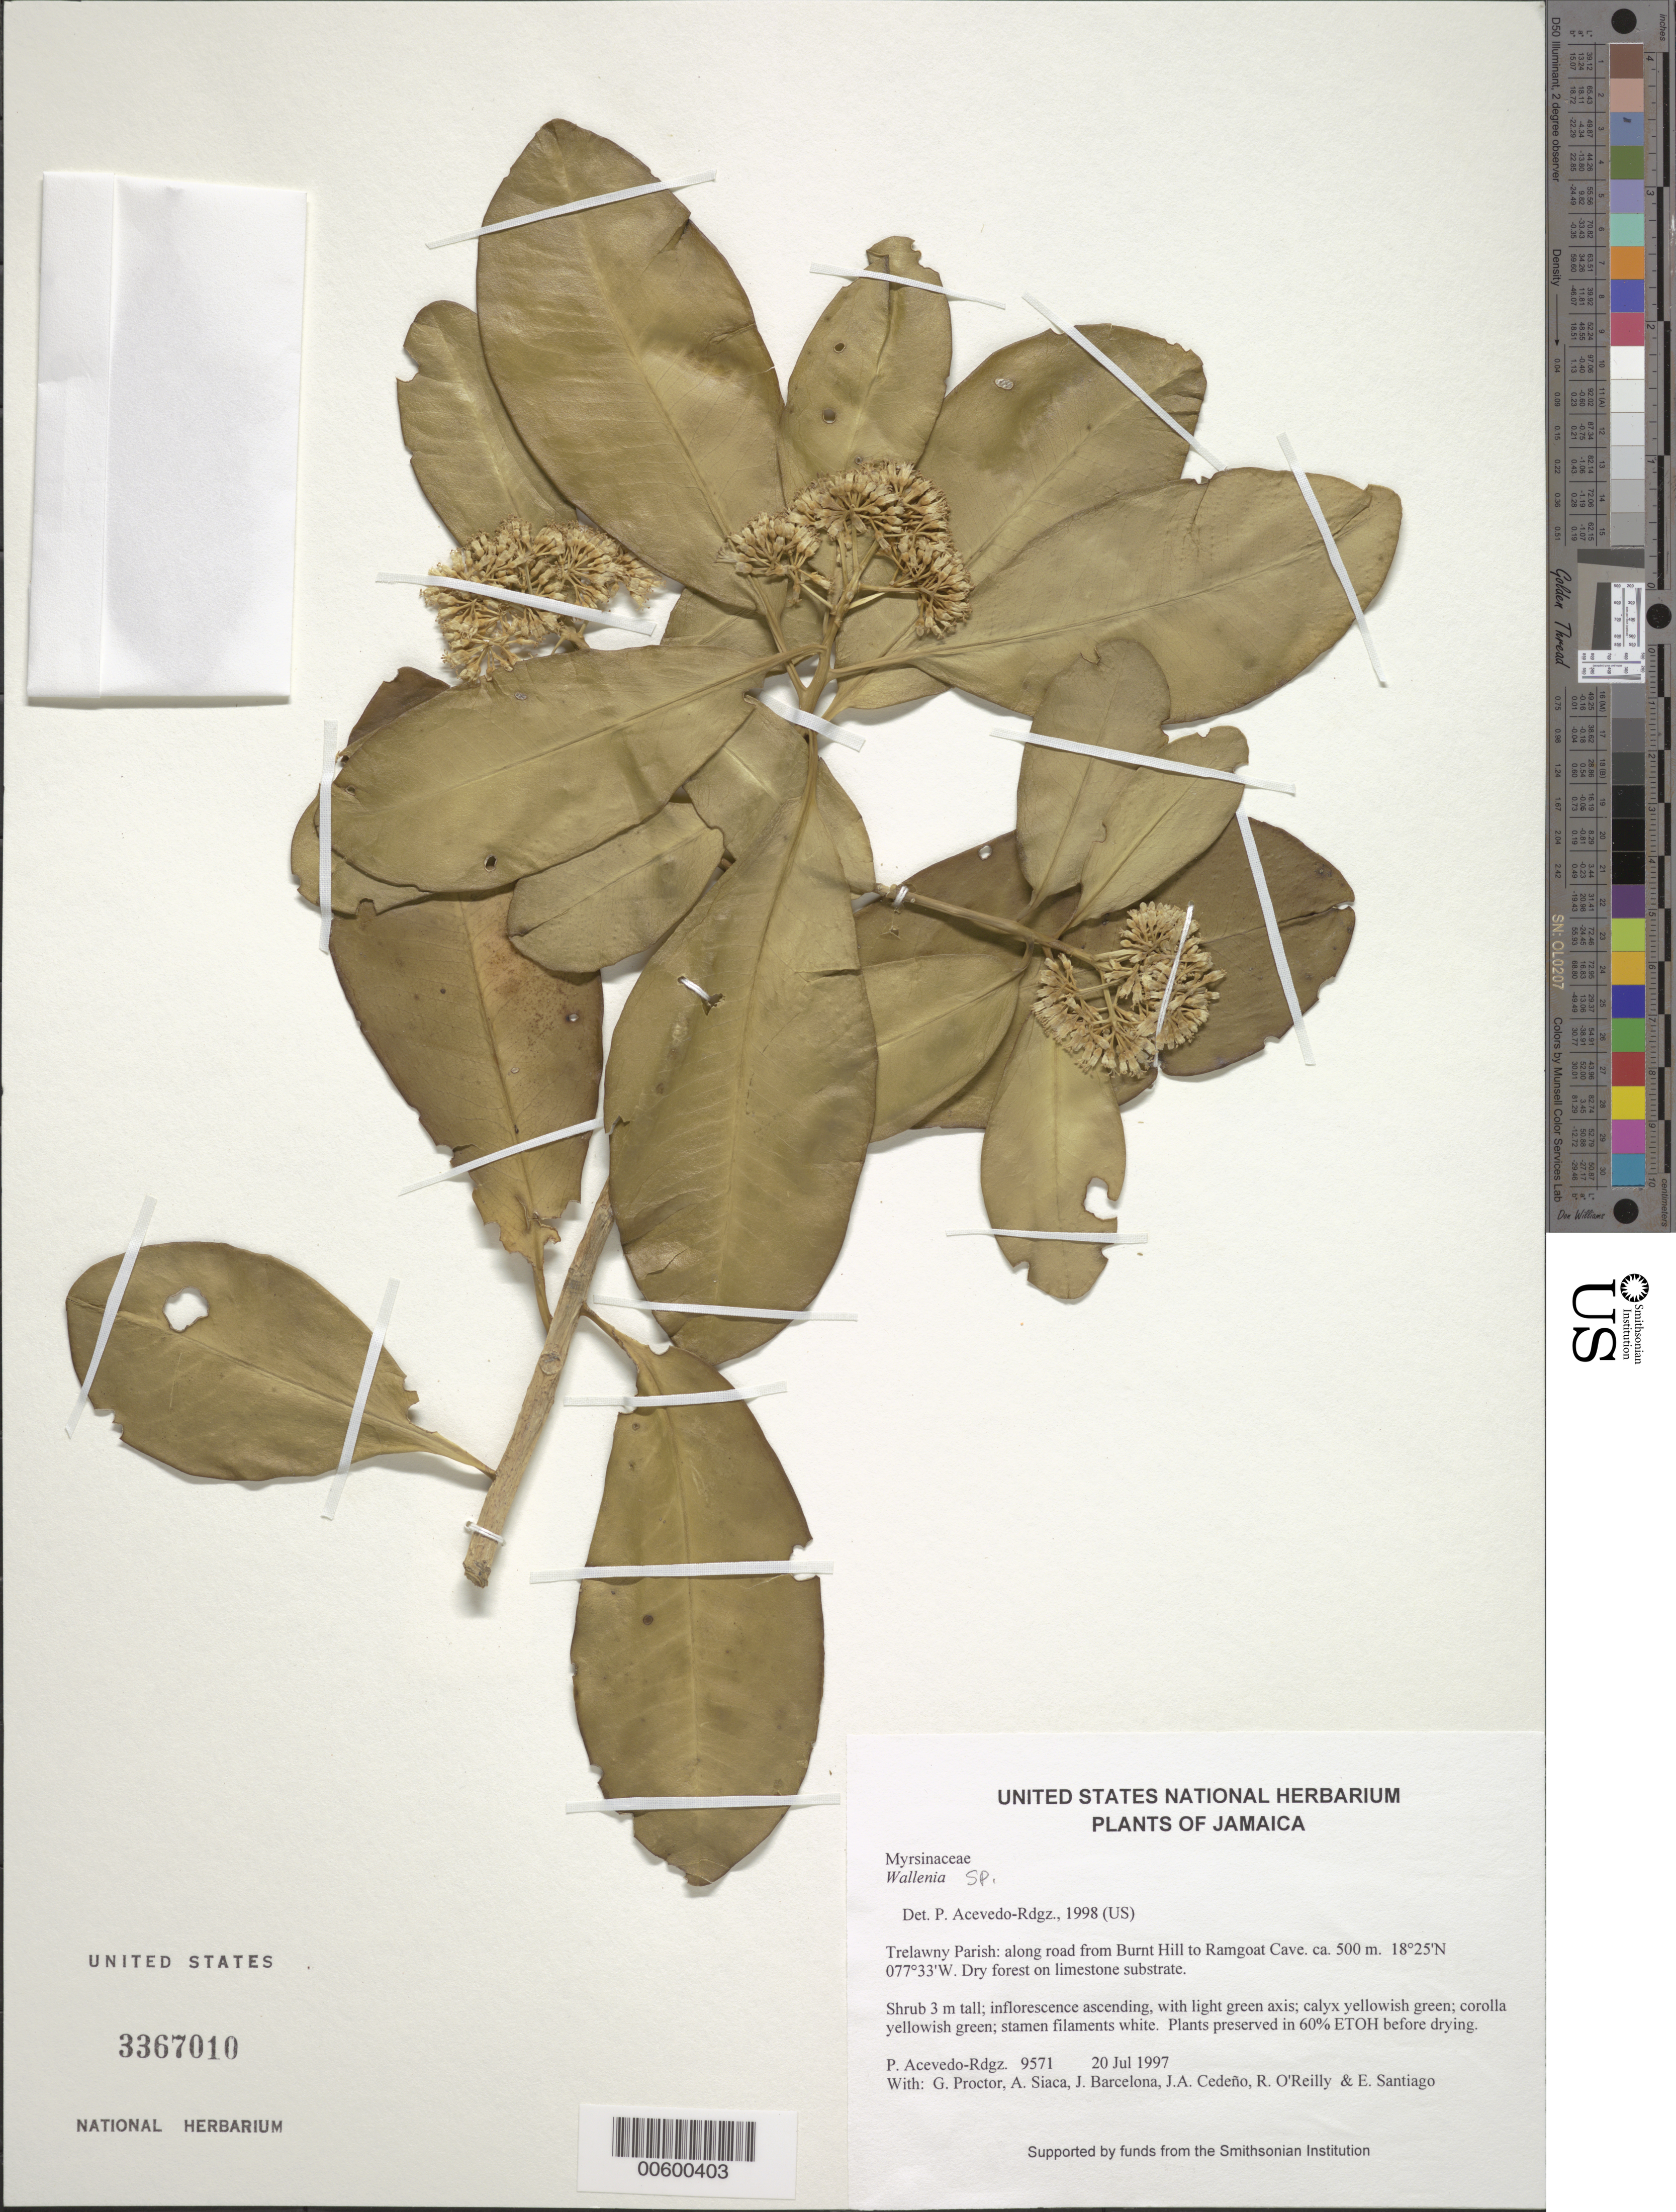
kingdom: Plantae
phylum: Tracheophyta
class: Magnoliopsida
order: Ericales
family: Primulaceae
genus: Wallenia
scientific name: Wallenia sp.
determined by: Acevedo-Rodríguez, P., (BOT), Smithsonian Institution - National Museum of Natural History (UNITED STATES)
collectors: P. Acevedo-Rodr., G. R. Proctor, A. Siaca, J. Barcelona, J. A. Cedeño M. & R. O'Reilly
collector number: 9571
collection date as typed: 20 Jul 1997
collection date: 1997-07-20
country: Jamaica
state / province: Trelawny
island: Jamaica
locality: Trelawny Parish: along road from Burnt Hill to Ramgoat Cave.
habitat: Dry forest on limestone substrate.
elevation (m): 500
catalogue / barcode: US 3367010